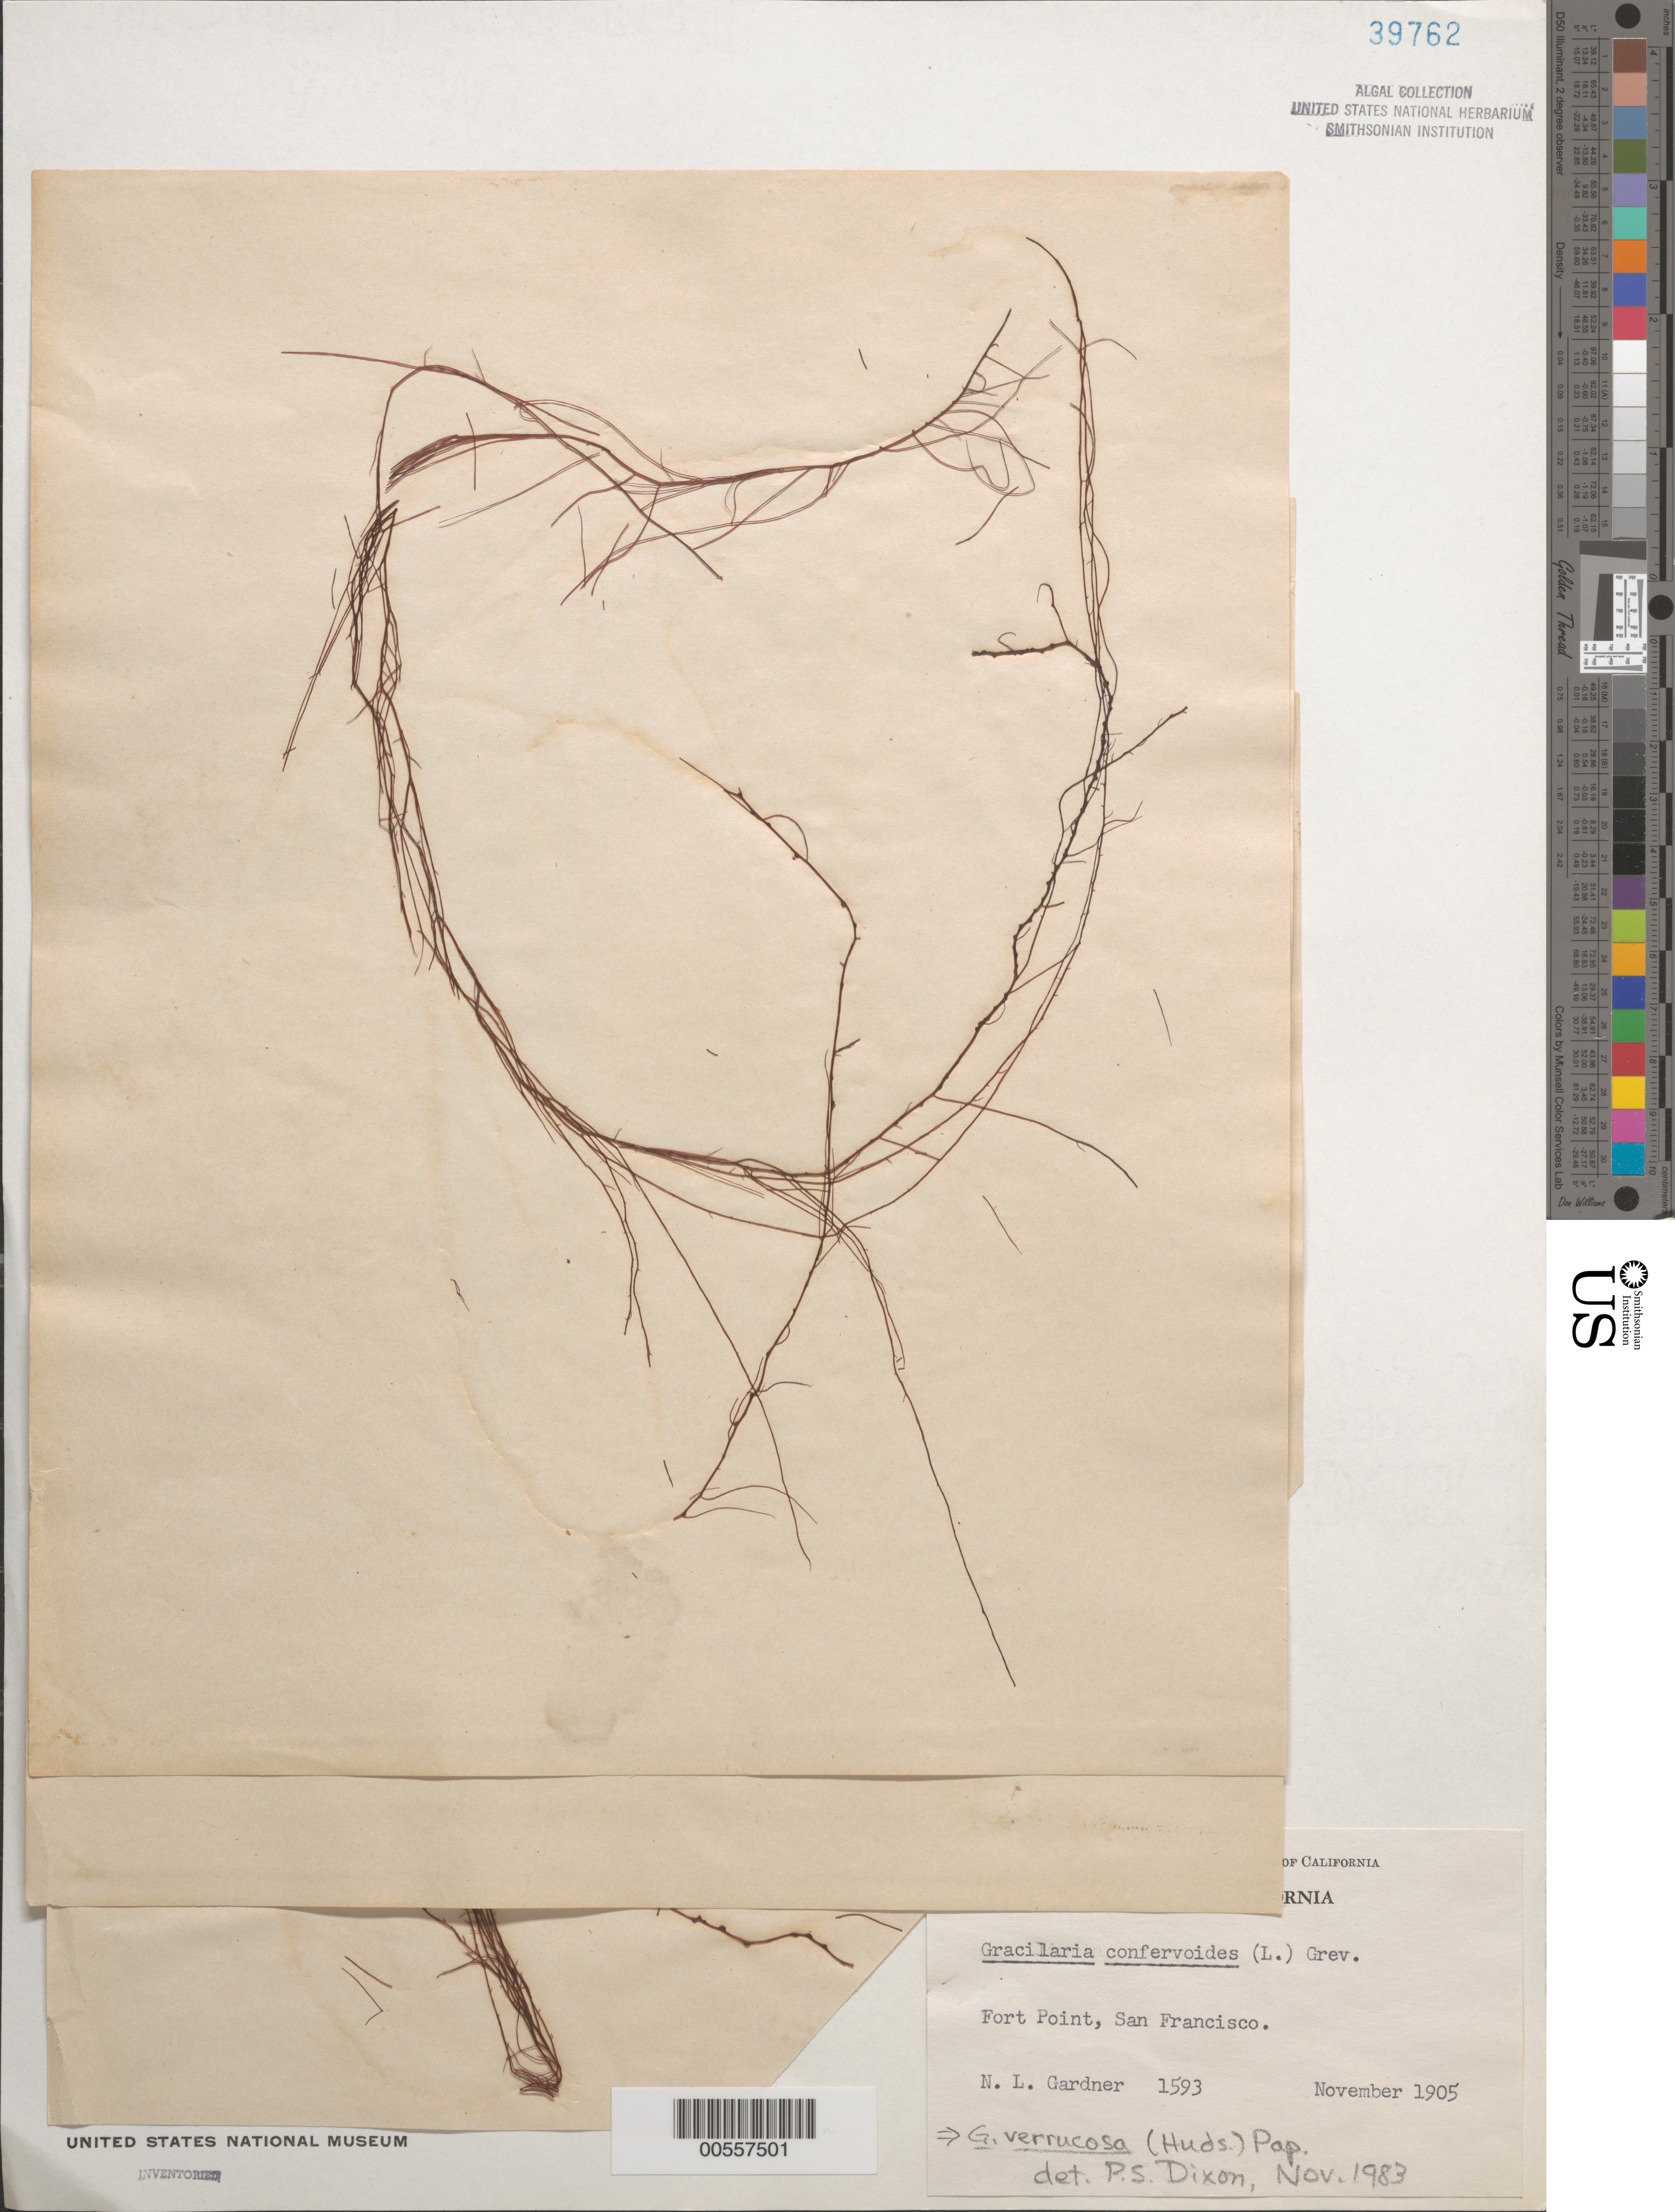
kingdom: Plantae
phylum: Rhodophyta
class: Florideophyceae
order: Gracilariales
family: Gracilariaceae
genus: Gracilariopsis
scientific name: Gracilariopsis longissima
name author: (S.G. Gmel.) Steentoft et al.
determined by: Algae name updating Project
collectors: N. Gardner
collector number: NLG 1593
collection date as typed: Nov 1905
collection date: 1905-11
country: United States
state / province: California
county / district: San Francisco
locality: San Francisco, Fort Point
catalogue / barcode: US 39762